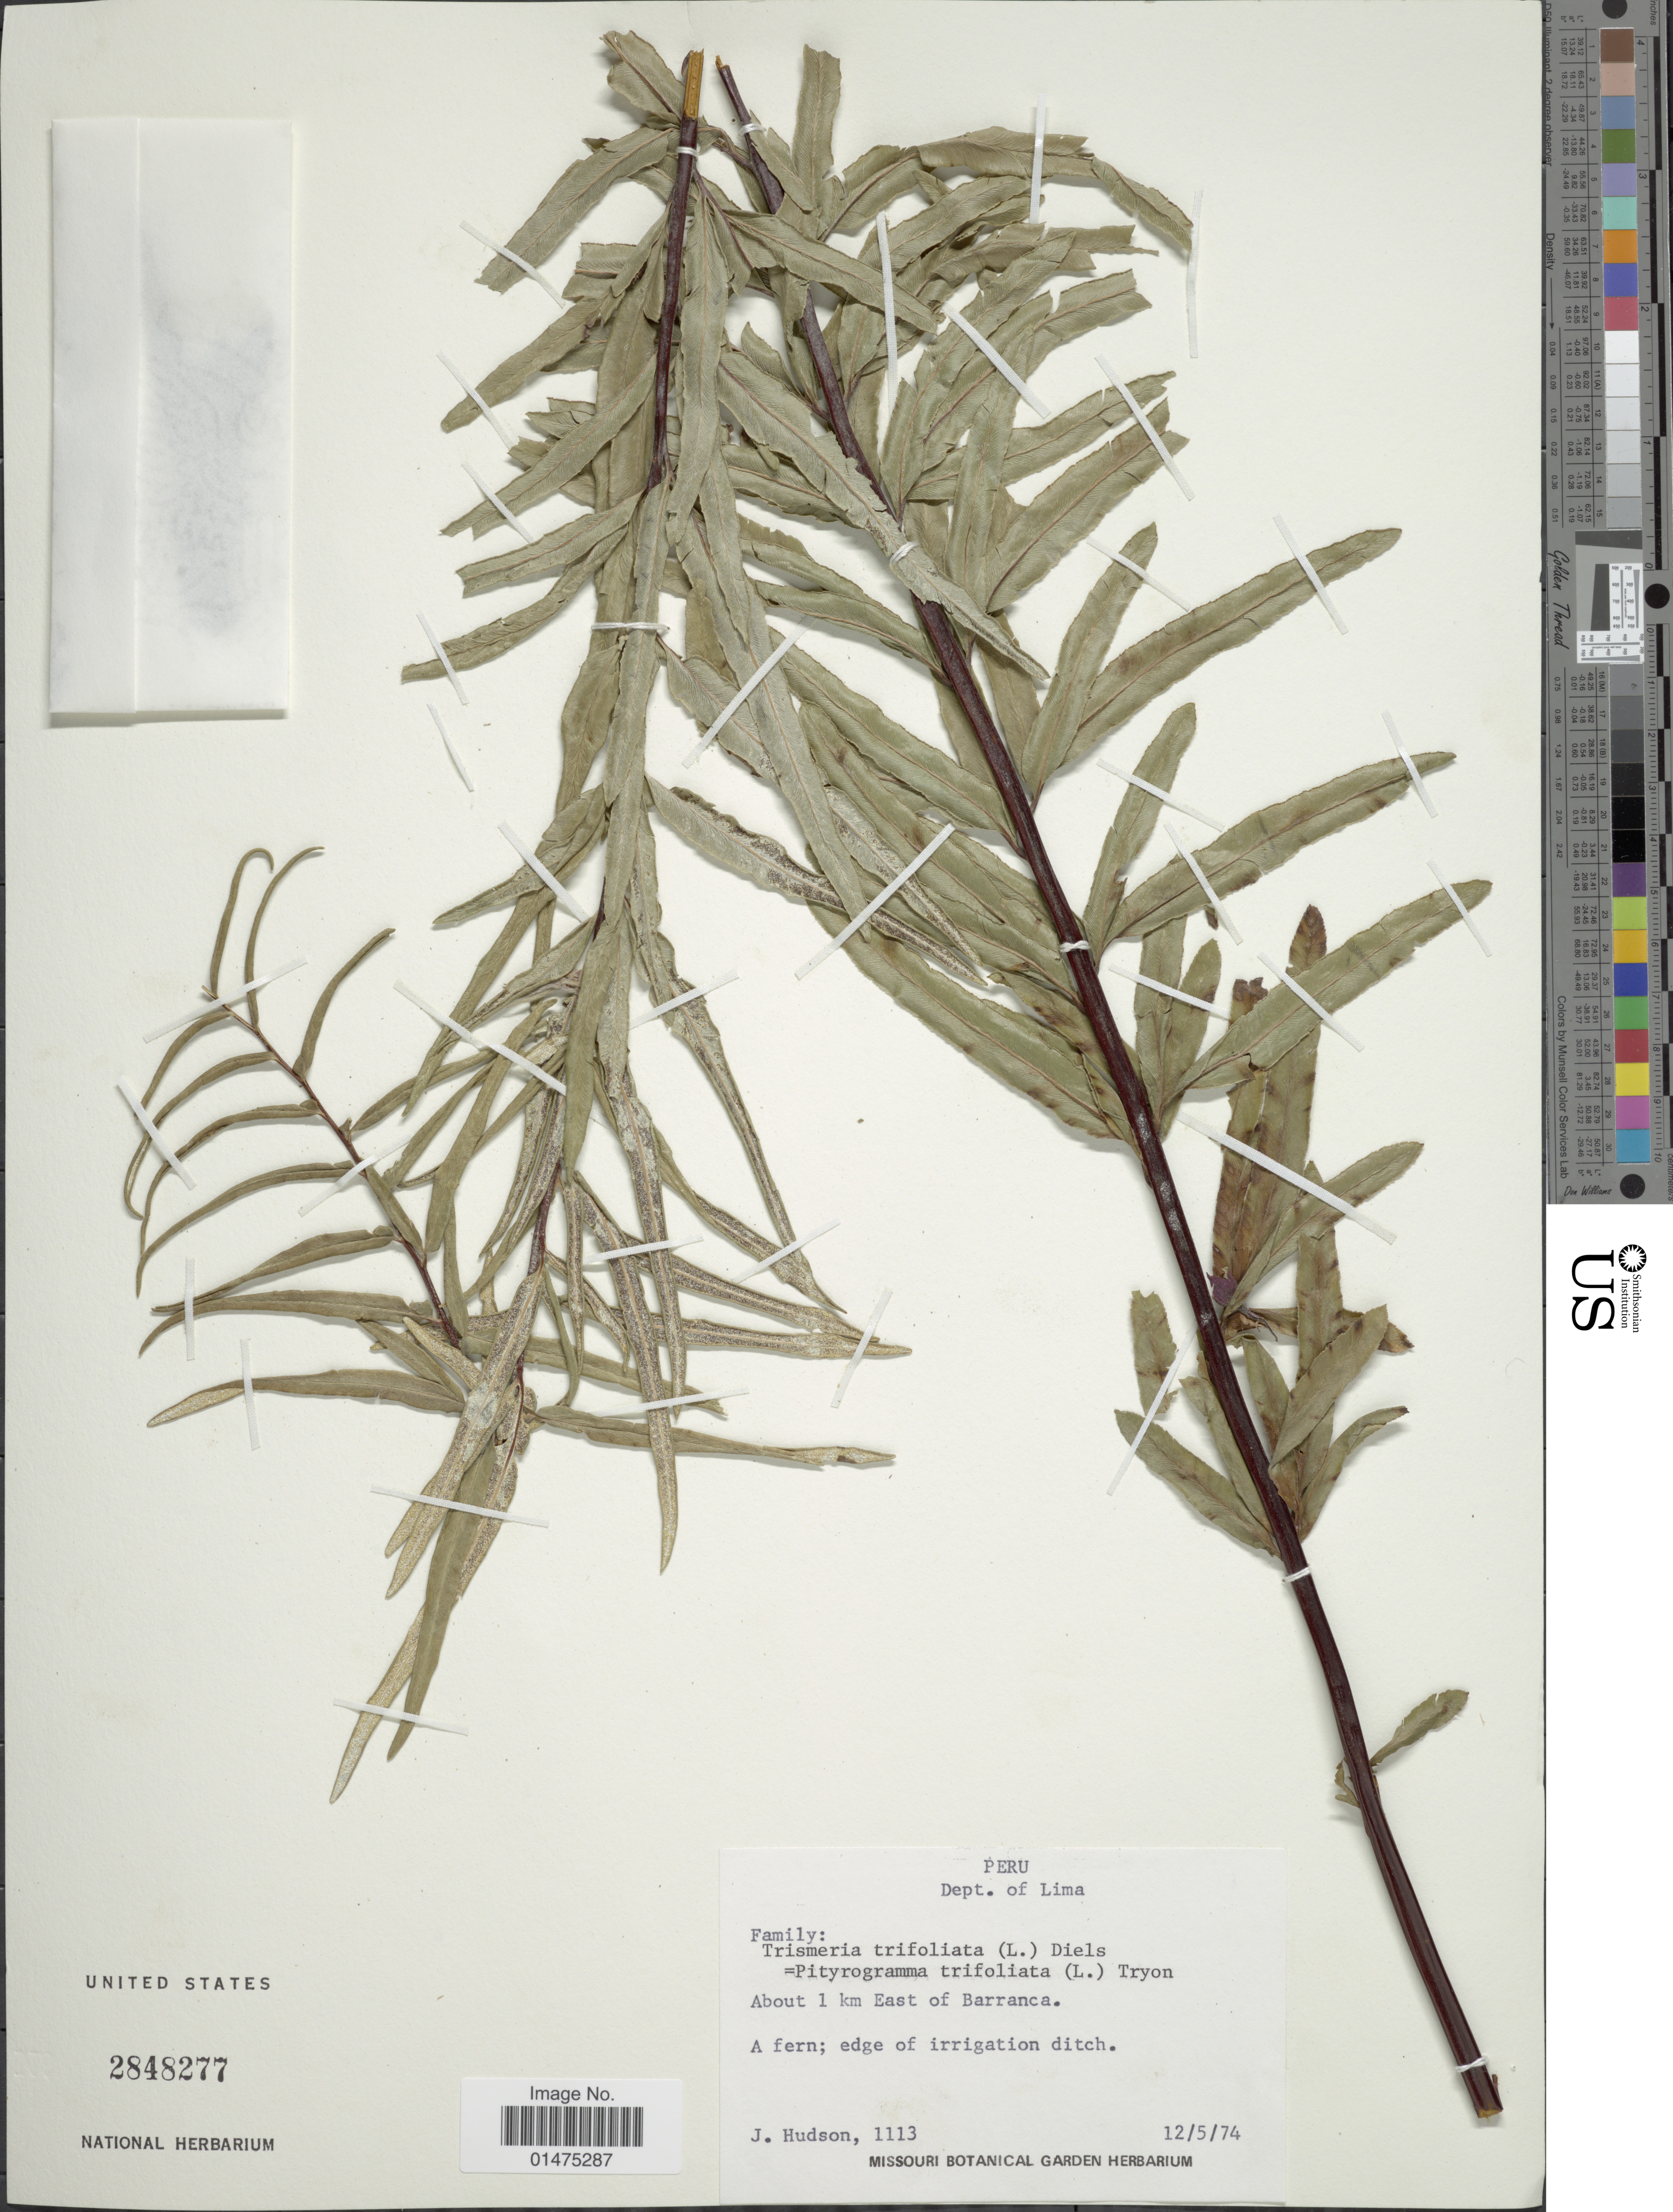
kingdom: Plantae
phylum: Tracheophyta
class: Polypodiopsida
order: Polypodiales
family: Pteridaceae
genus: Pityrogramma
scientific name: Pityrogramma trifoliata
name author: (L.) R.M. Tryon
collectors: J. Hudson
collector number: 1113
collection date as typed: Transcribed d/m/y: 12/5/74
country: Peru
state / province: Lima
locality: About 1 km East of Barranca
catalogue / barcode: US 2848277